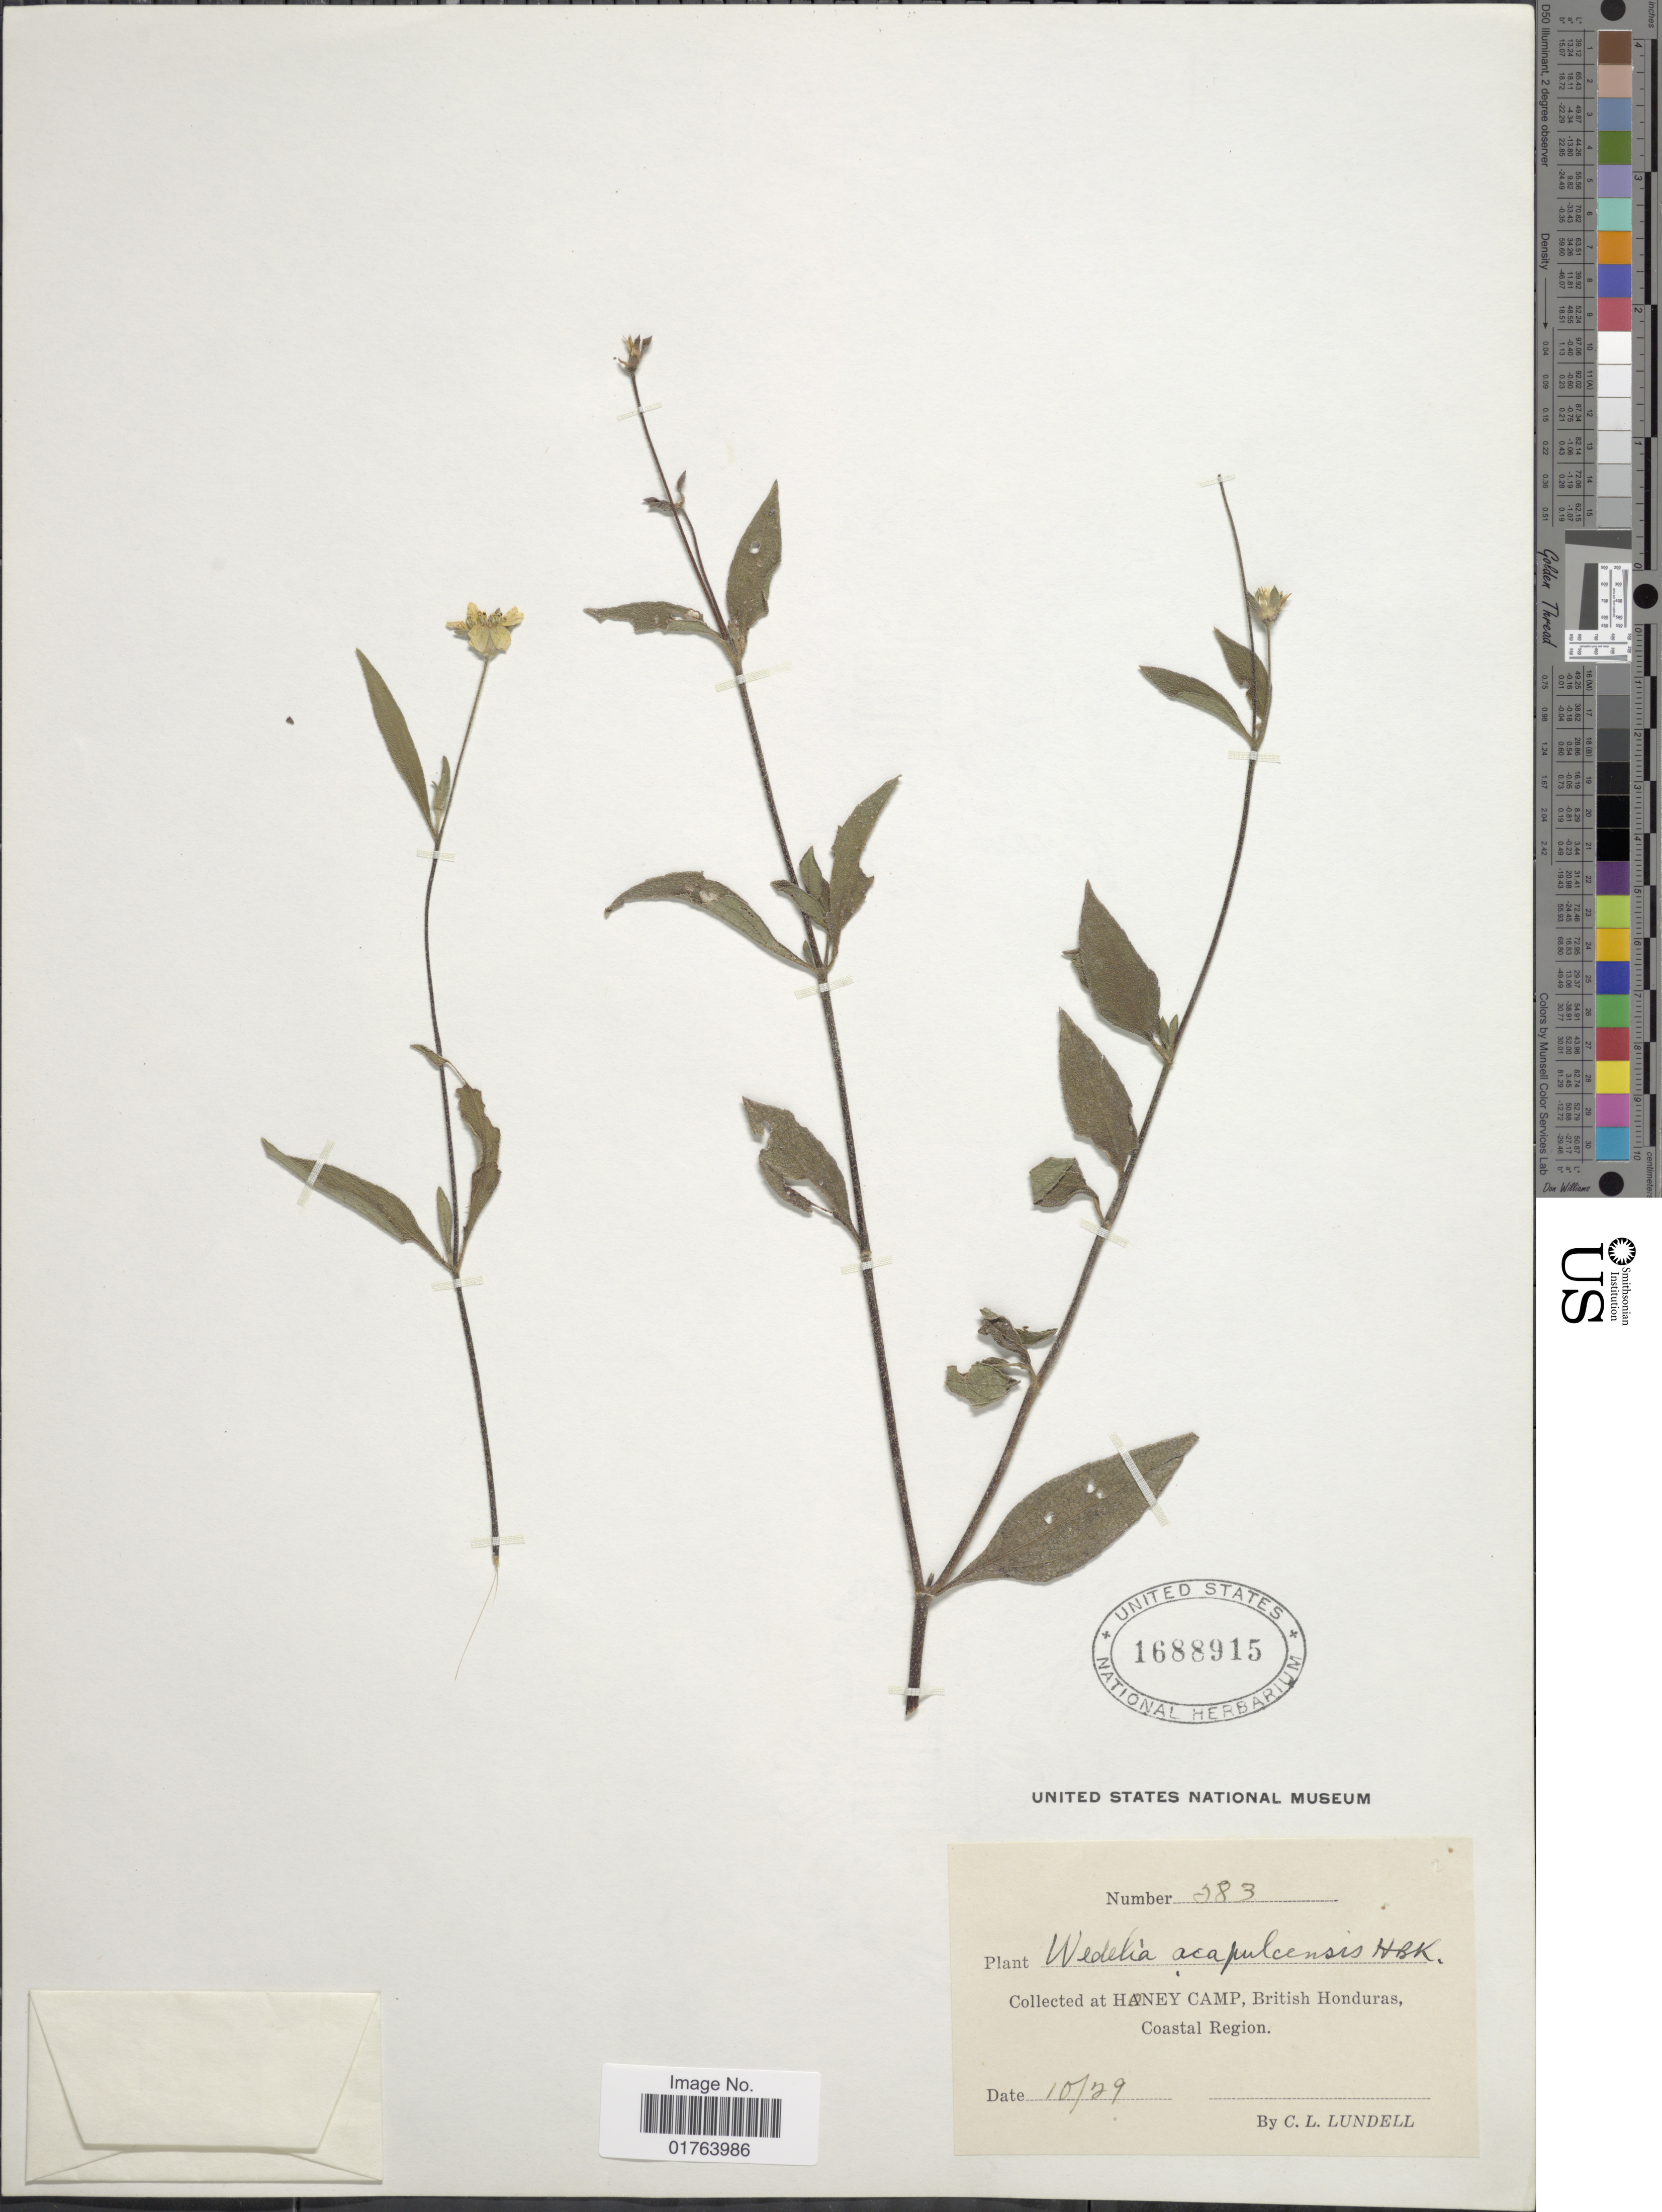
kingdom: Plantae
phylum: Tracheophyta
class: Magnoliopsida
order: Asterales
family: Asteraceae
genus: Wedelia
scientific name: Wedelia acapulcensis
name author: Kunth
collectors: C. L. Lundell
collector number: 383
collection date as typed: Transcribed d/m/y: /10/29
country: Belize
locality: British Honduras, Honey Camp, Coastal Region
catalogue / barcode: US 1688915